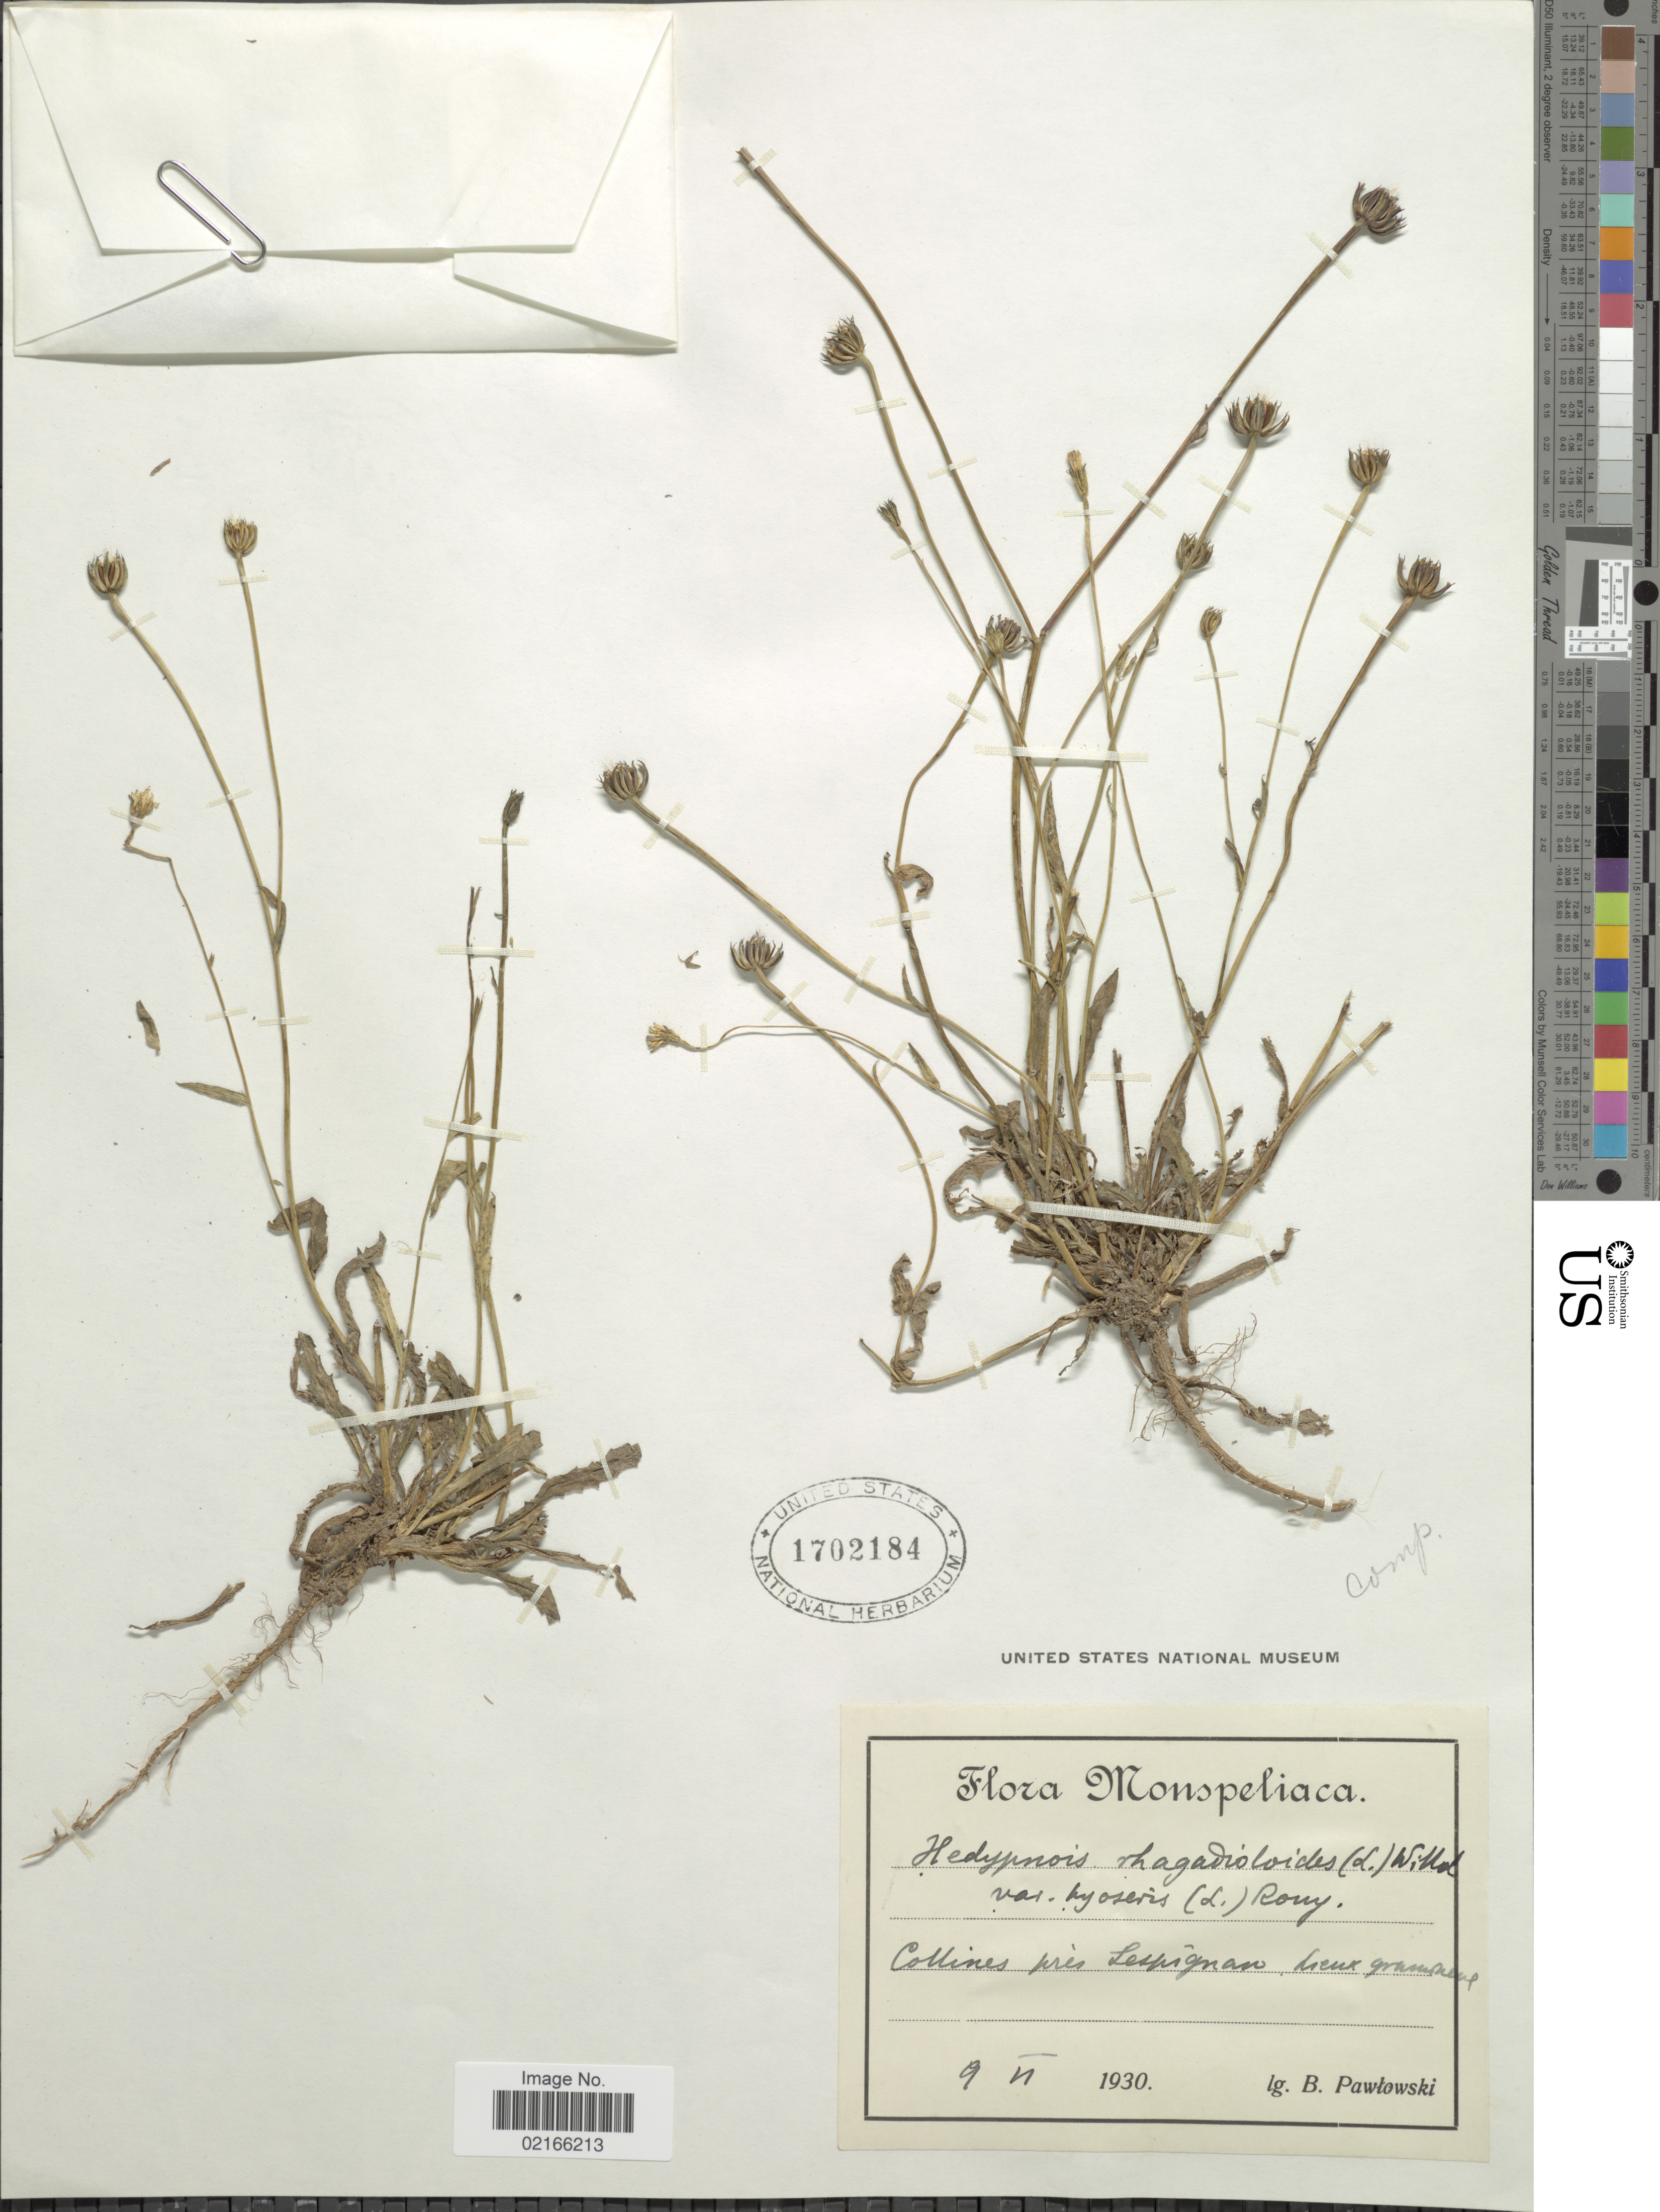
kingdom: Plantae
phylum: Tracheophyta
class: Magnoliopsida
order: Asterales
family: Asteraceae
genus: Hedypnois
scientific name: Hedypnois rhagadioloides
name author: (L.) F.W. Schmidt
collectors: B. Pawtowski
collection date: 1930-06-09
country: Poland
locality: Monspeliaca. Collines pres Lespignan [interpreted]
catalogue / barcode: US 1702184